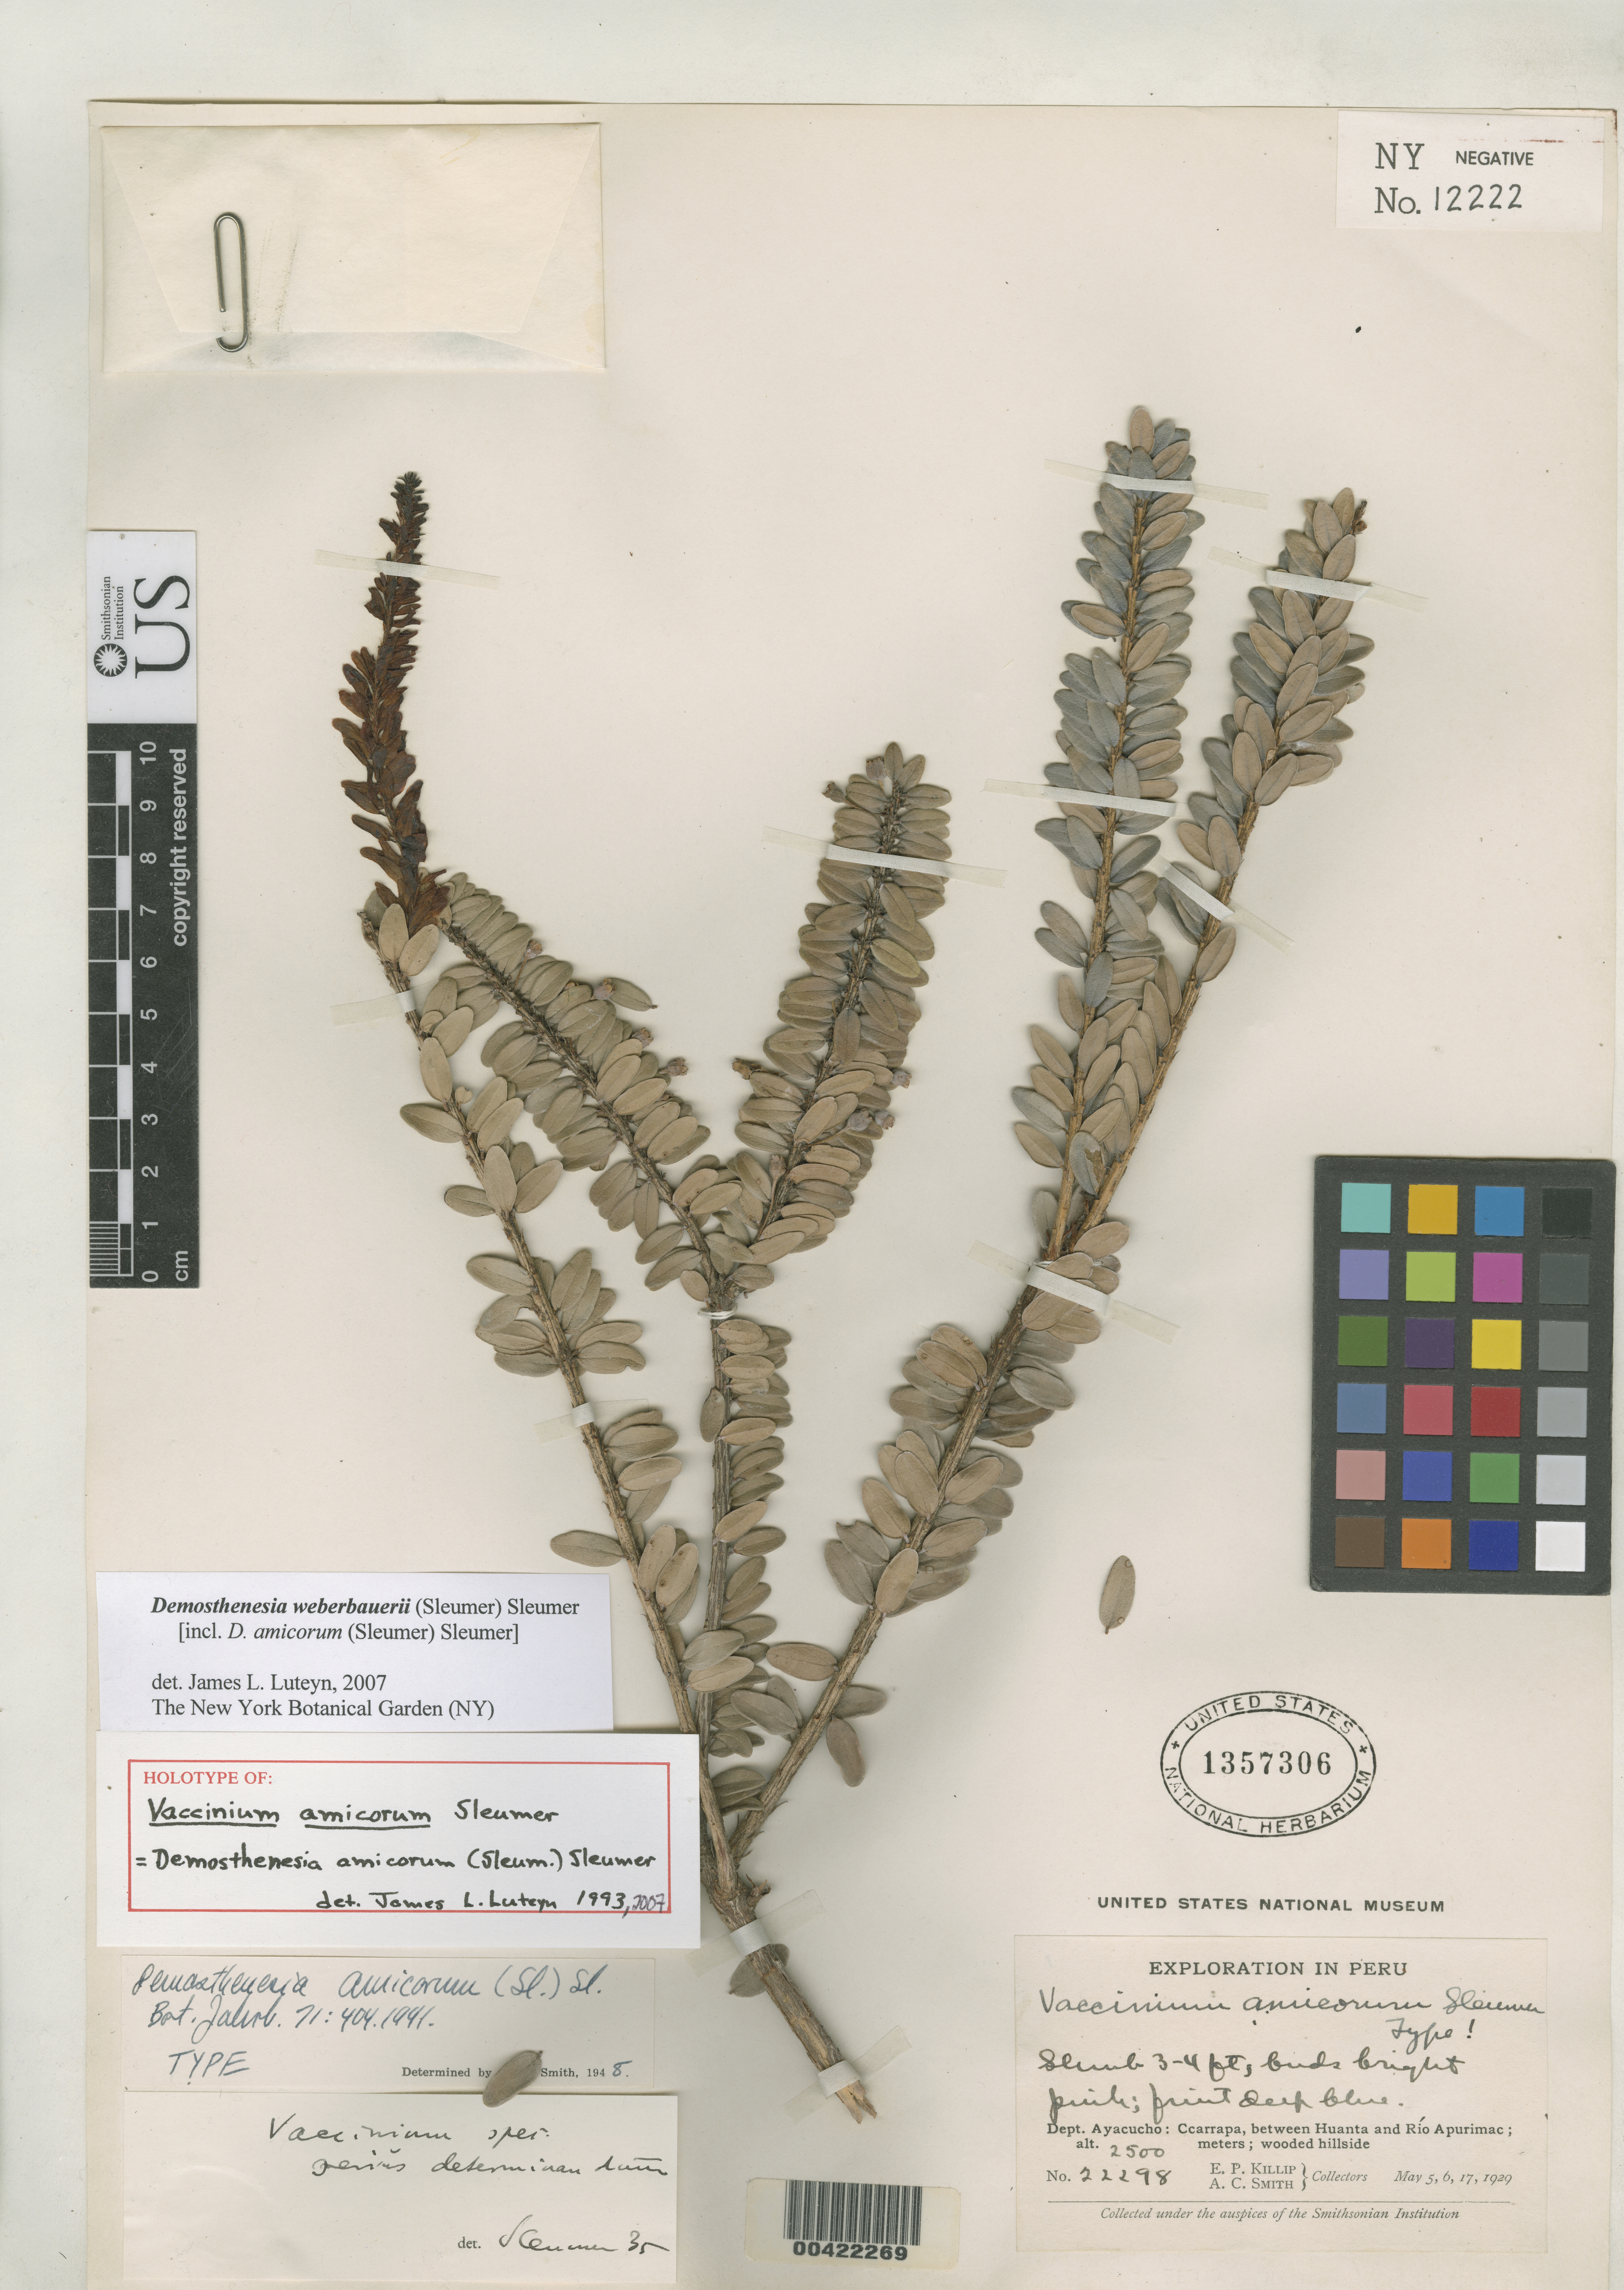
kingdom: Plantae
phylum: Tracheophyta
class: Magnoliopsida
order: Ericales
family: Ericaceae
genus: Vaccinium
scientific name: Vaccinium amicorum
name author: Sleumer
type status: Holotype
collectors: E. P. Killip & A. C. Smith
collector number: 22298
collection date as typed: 05 May 1929 to 17 May 1929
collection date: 1929-05-05/1929-05-17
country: Peru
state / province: Ayacucho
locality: Ccarrapa, between Huanta and Río Apurímac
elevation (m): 2500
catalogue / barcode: US 1357306